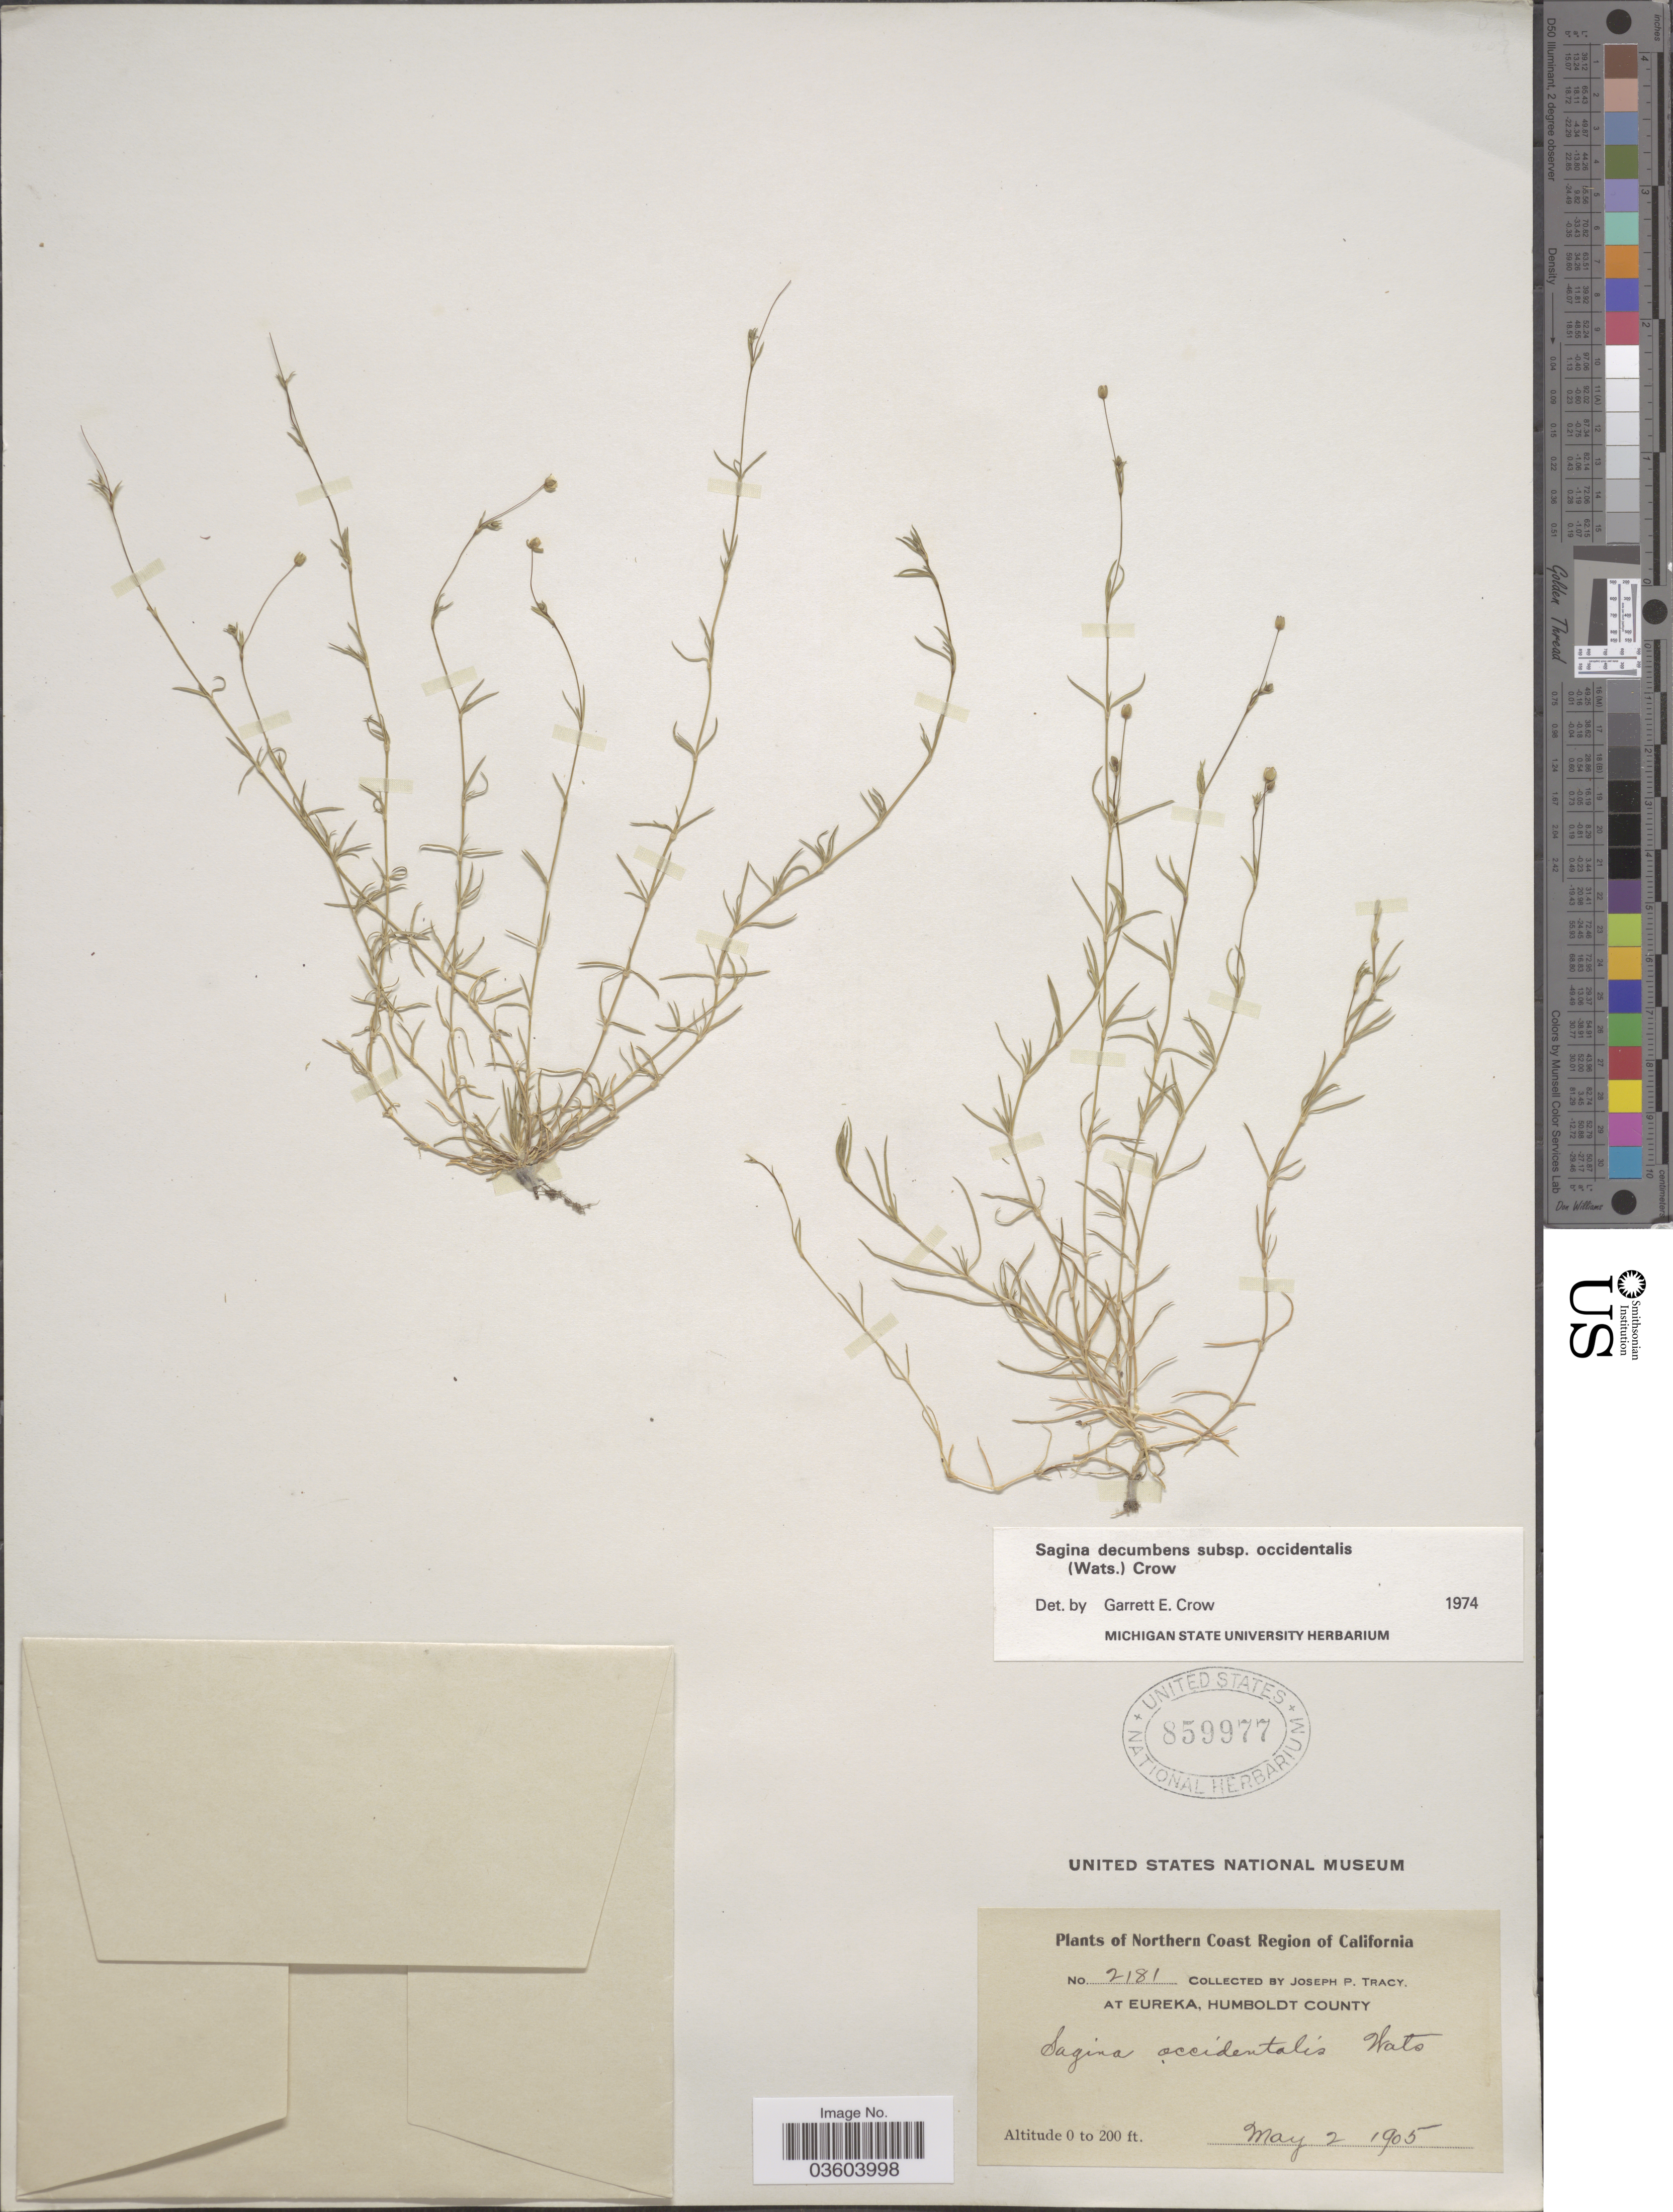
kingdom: Plantae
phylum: Tracheophyta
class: Magnoliopsida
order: Caryophyllales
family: Caryophyllaceae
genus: Sagina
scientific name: Sagina decumbens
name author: (Elliott) Torr. & A. Gray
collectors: J. Tracy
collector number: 2181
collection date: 1905-05-02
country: United States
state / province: California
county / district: Humboldt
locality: Northern Coast Region of California. At Eureka, Humboldt County.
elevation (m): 0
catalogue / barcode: US 859977